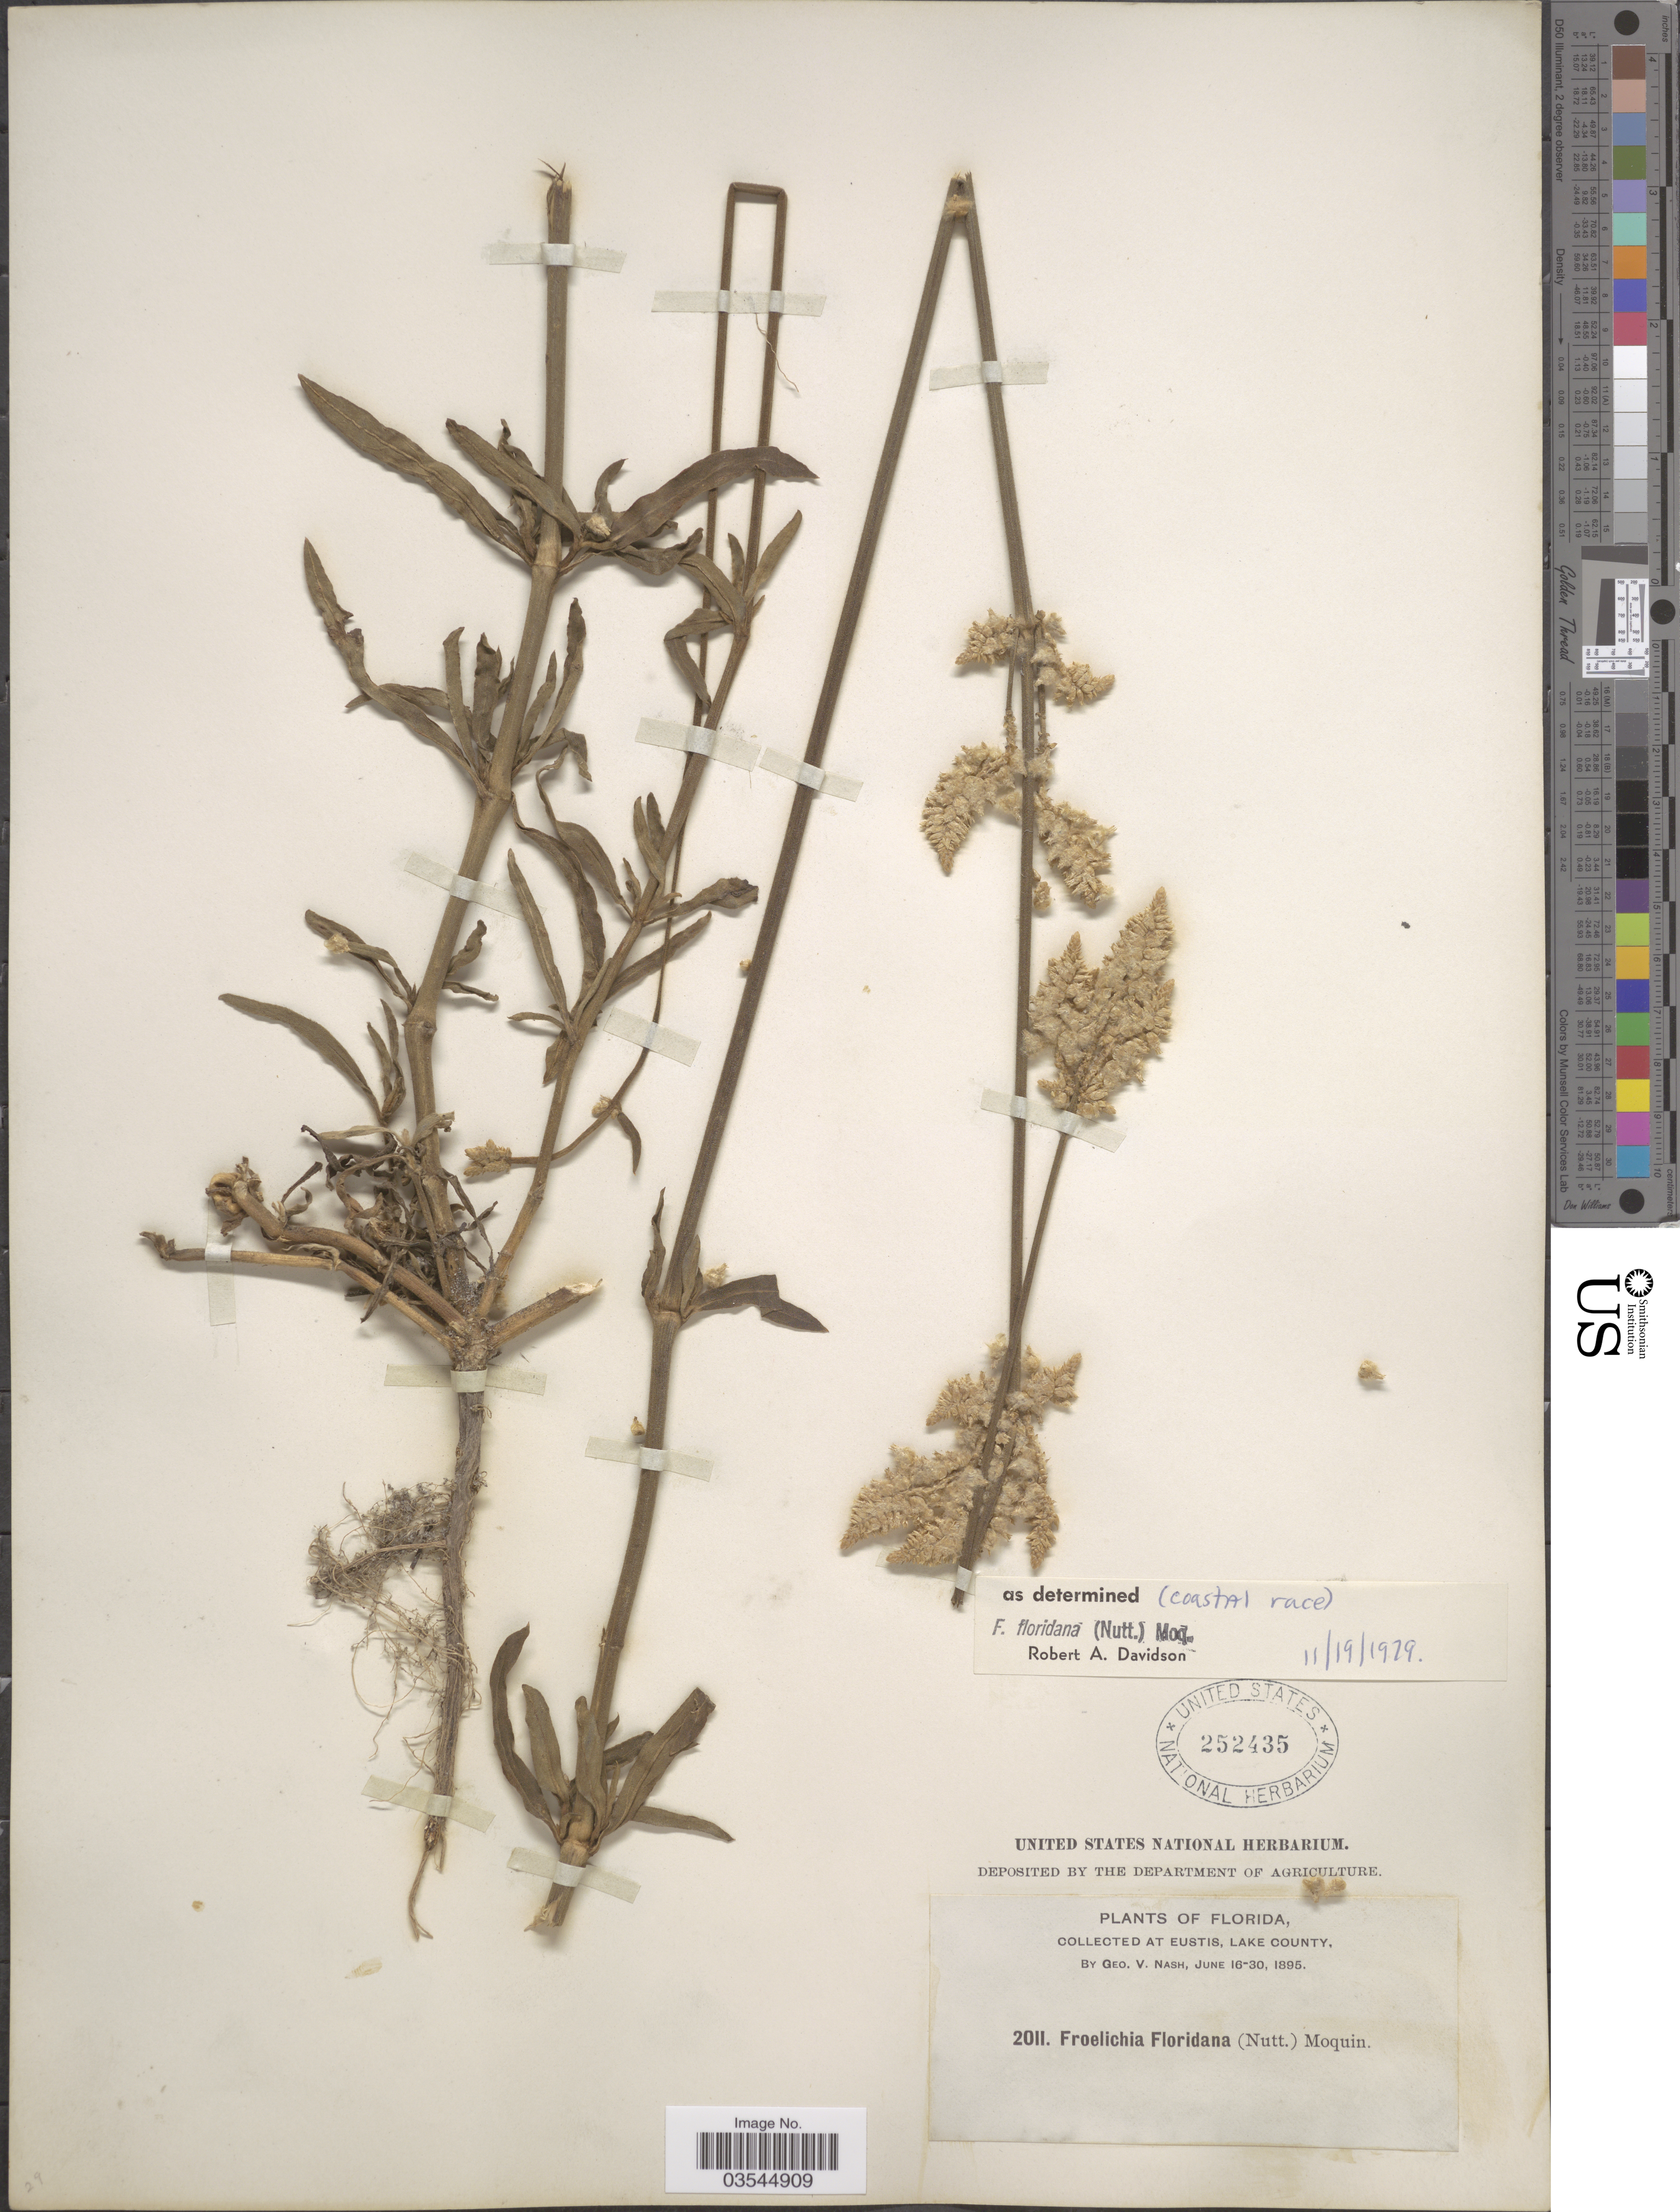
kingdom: Plantae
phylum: Tracheophyta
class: Magnoliopsida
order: Caryophyllales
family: Amaranthaceae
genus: Froelichia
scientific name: Froelichia floridana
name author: (Nutt.) Moq.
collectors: G. V. Nash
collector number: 2011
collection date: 1895-06-16/1895-06-30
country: United States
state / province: Florida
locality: At Eustis, Lake County.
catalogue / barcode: US 252435